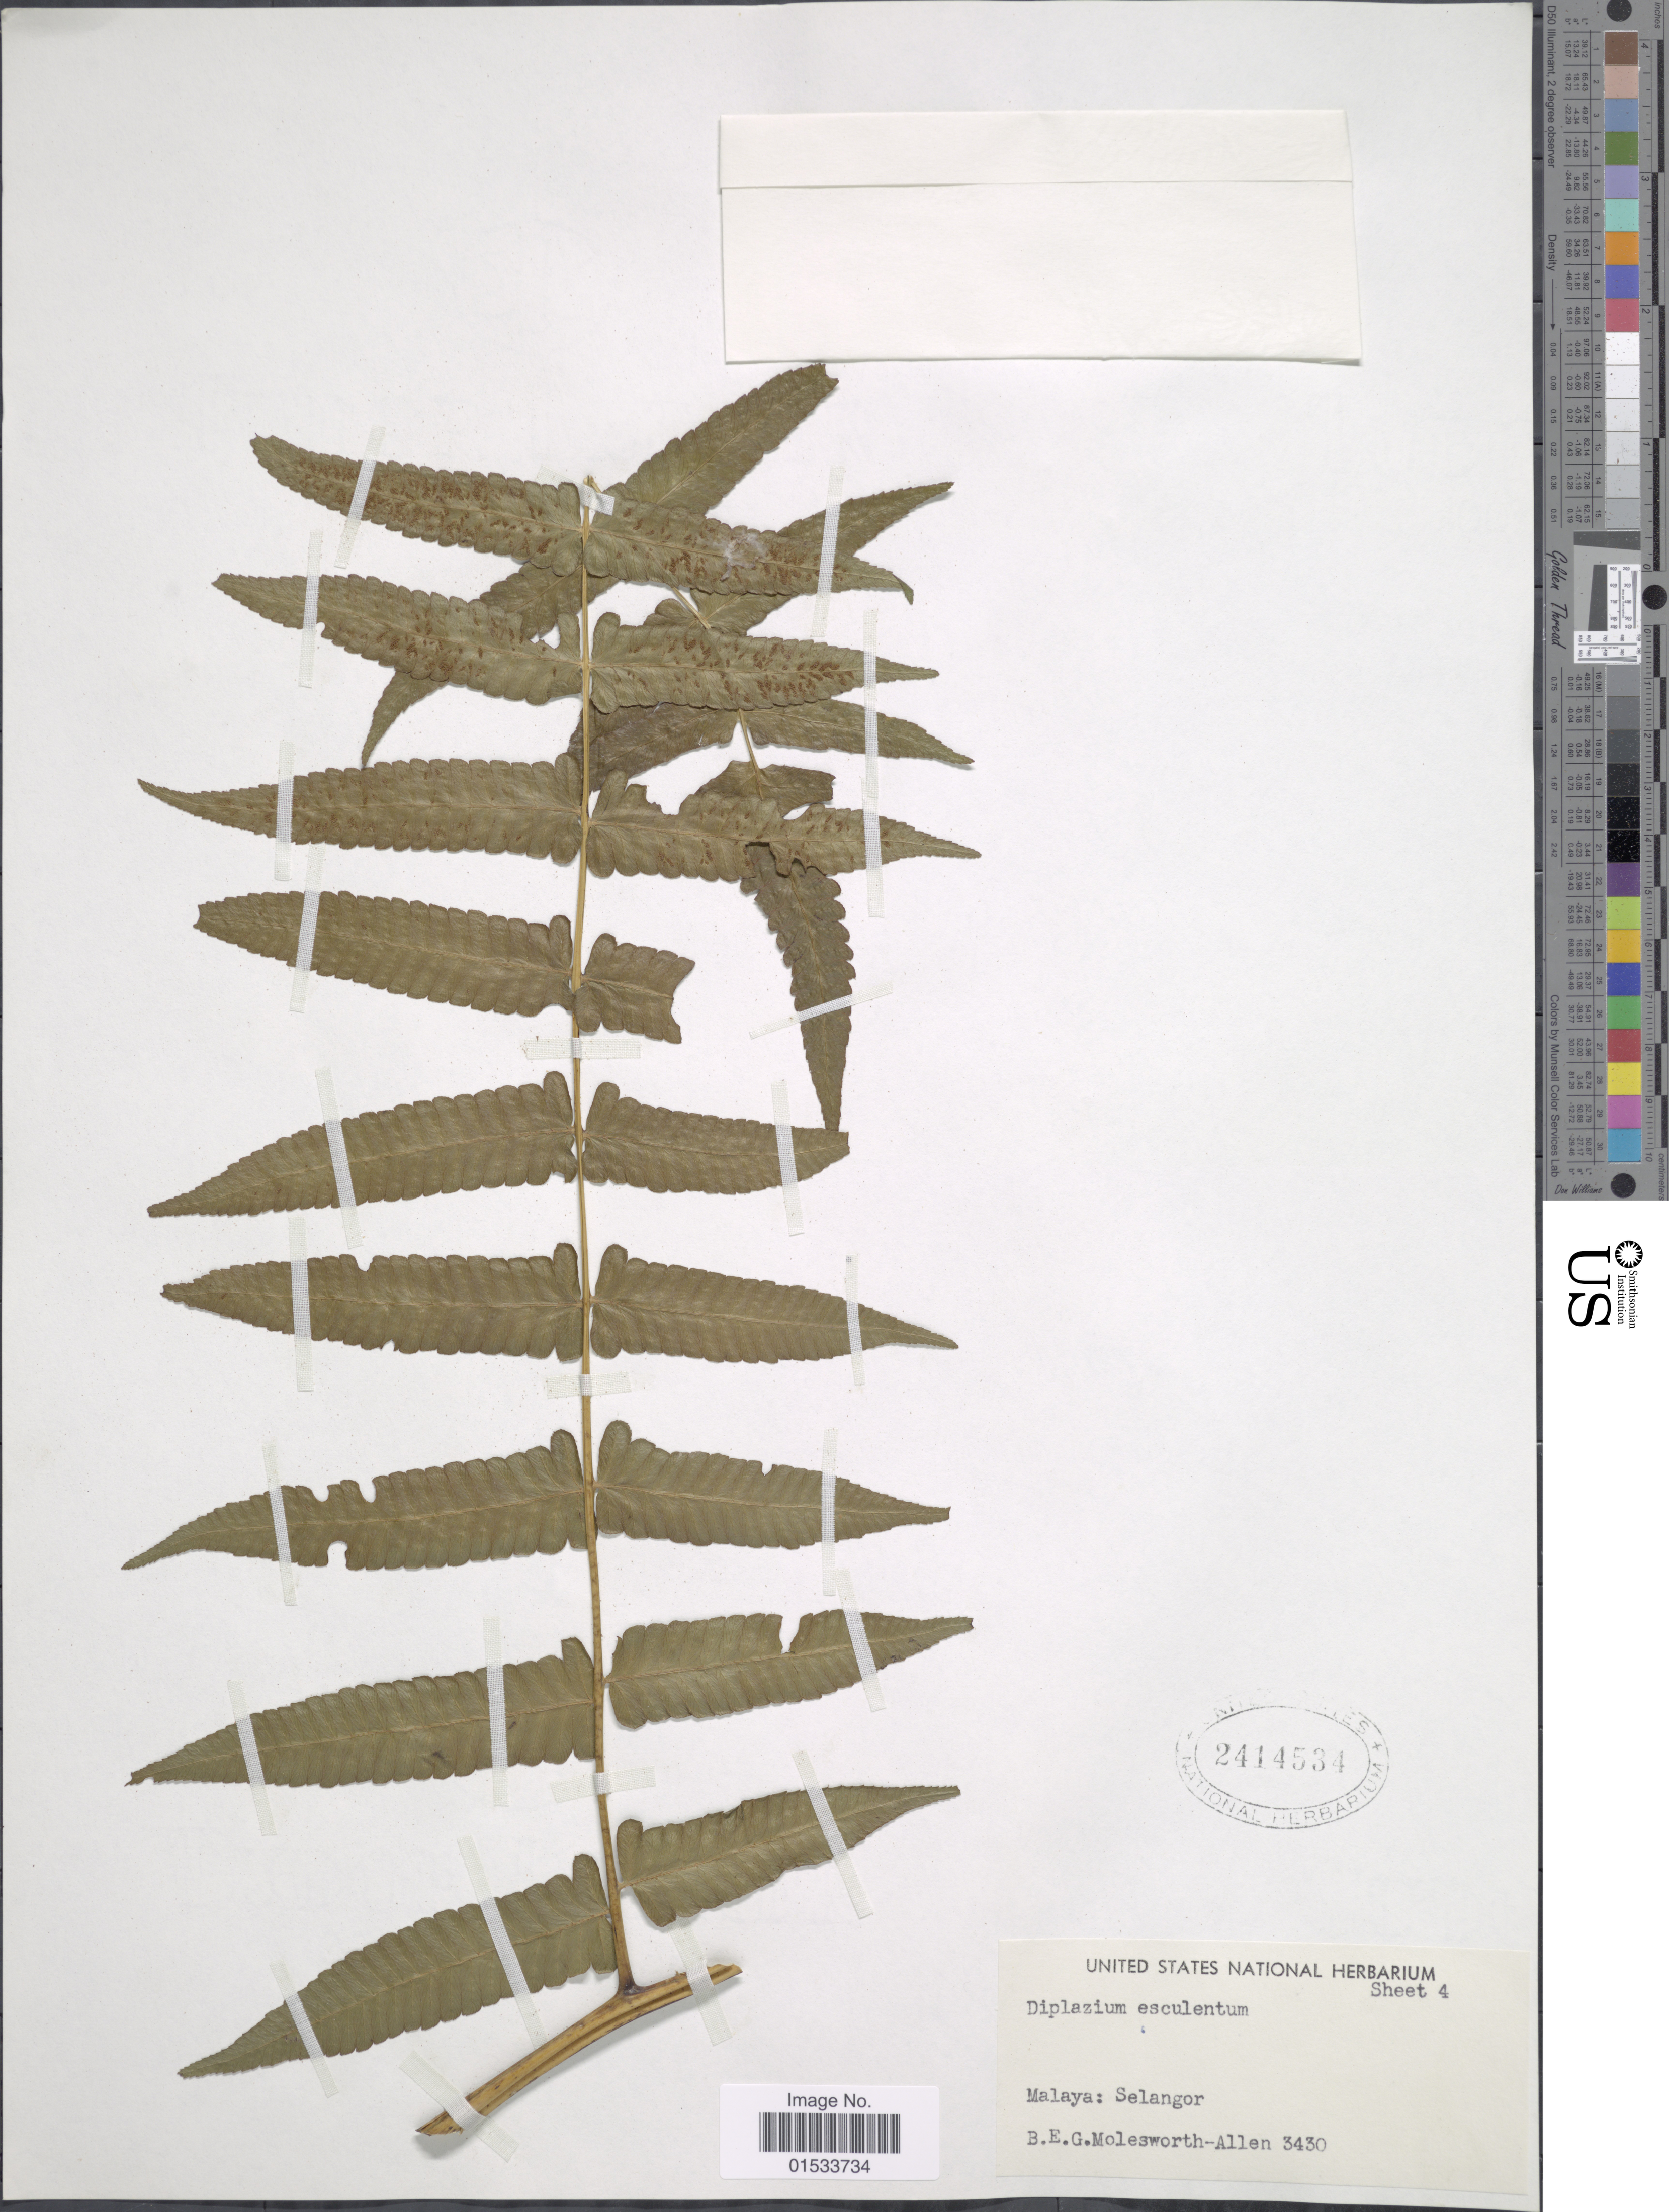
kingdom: Plantae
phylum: Tracheophyta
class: Polypodiopsida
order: Polypodiales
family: Athyriaceae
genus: Diplazium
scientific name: Diplazium esculentum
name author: (Retz.) Sw.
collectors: B. E. G. Molesworth-Allen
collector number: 3430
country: Malaysia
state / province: Selangor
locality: Malaya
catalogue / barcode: US 2414534